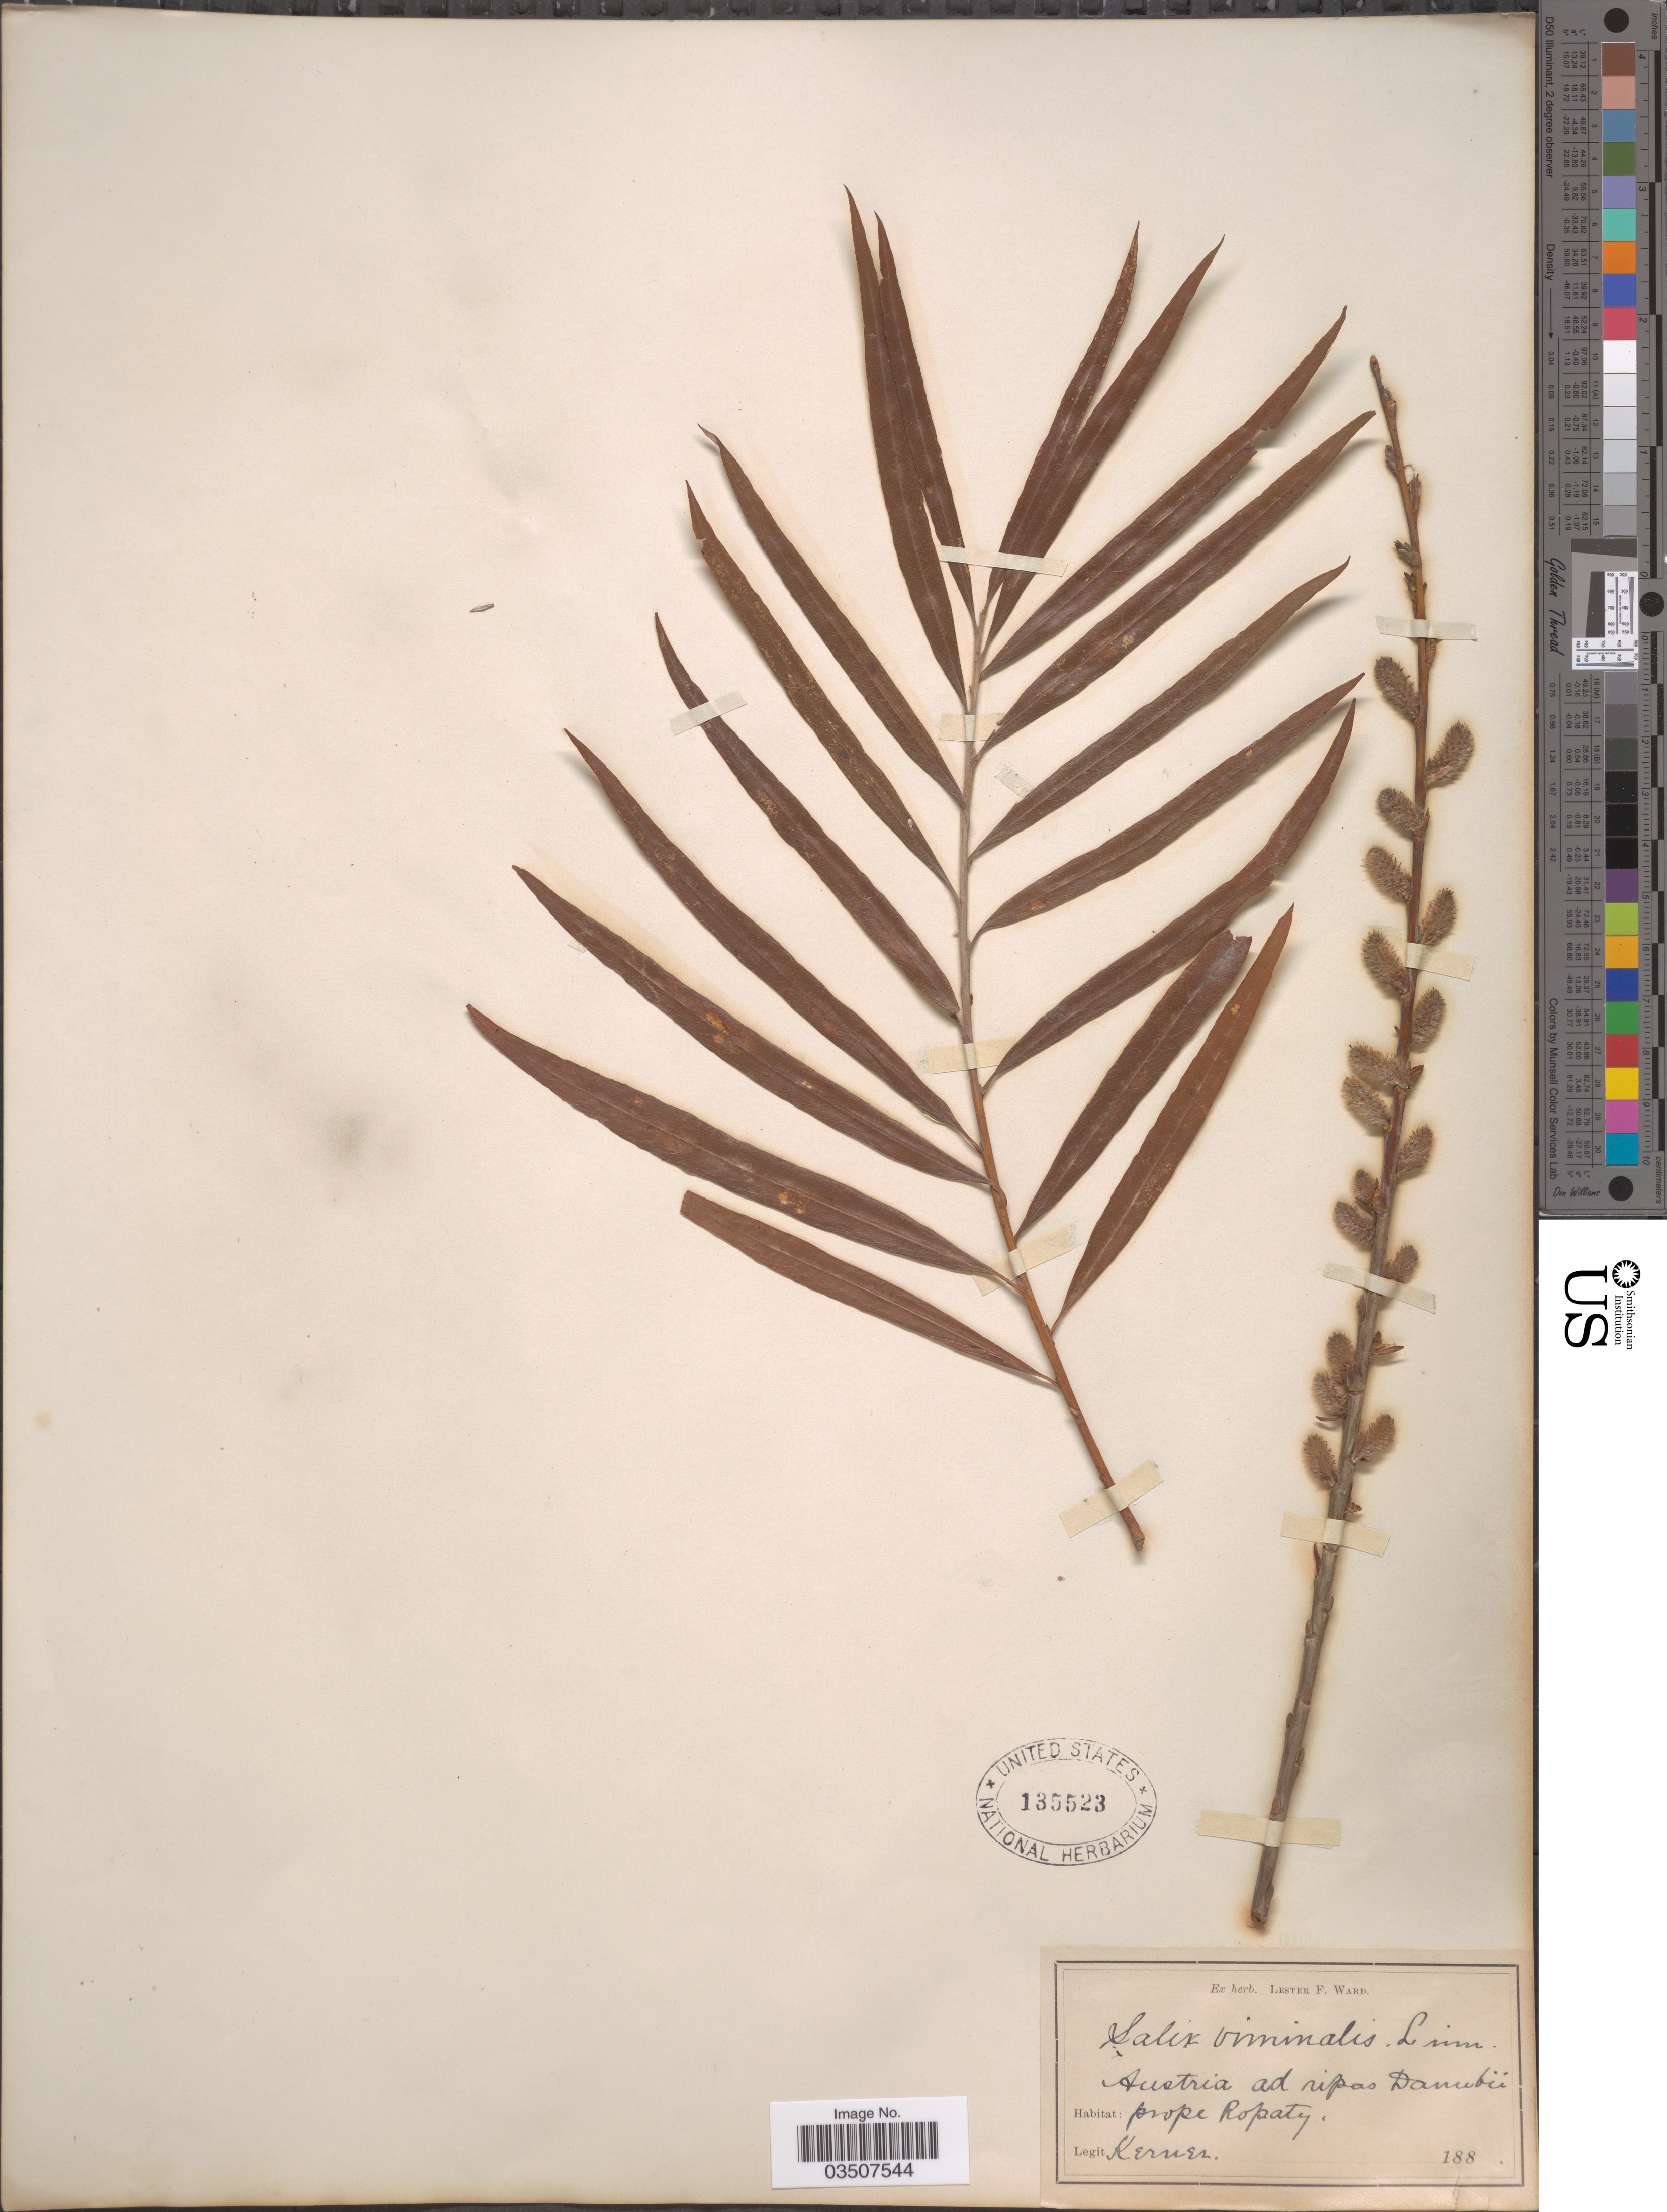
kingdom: Plantae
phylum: Tracheophyta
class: Magnoliopsida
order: Malpighiales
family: Salicaceae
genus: Salix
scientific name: Salix viminalis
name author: L.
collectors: -. Kerner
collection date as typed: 188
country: Austria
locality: Austria ad ripas Danubii prope Ropaty.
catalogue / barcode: US 135523